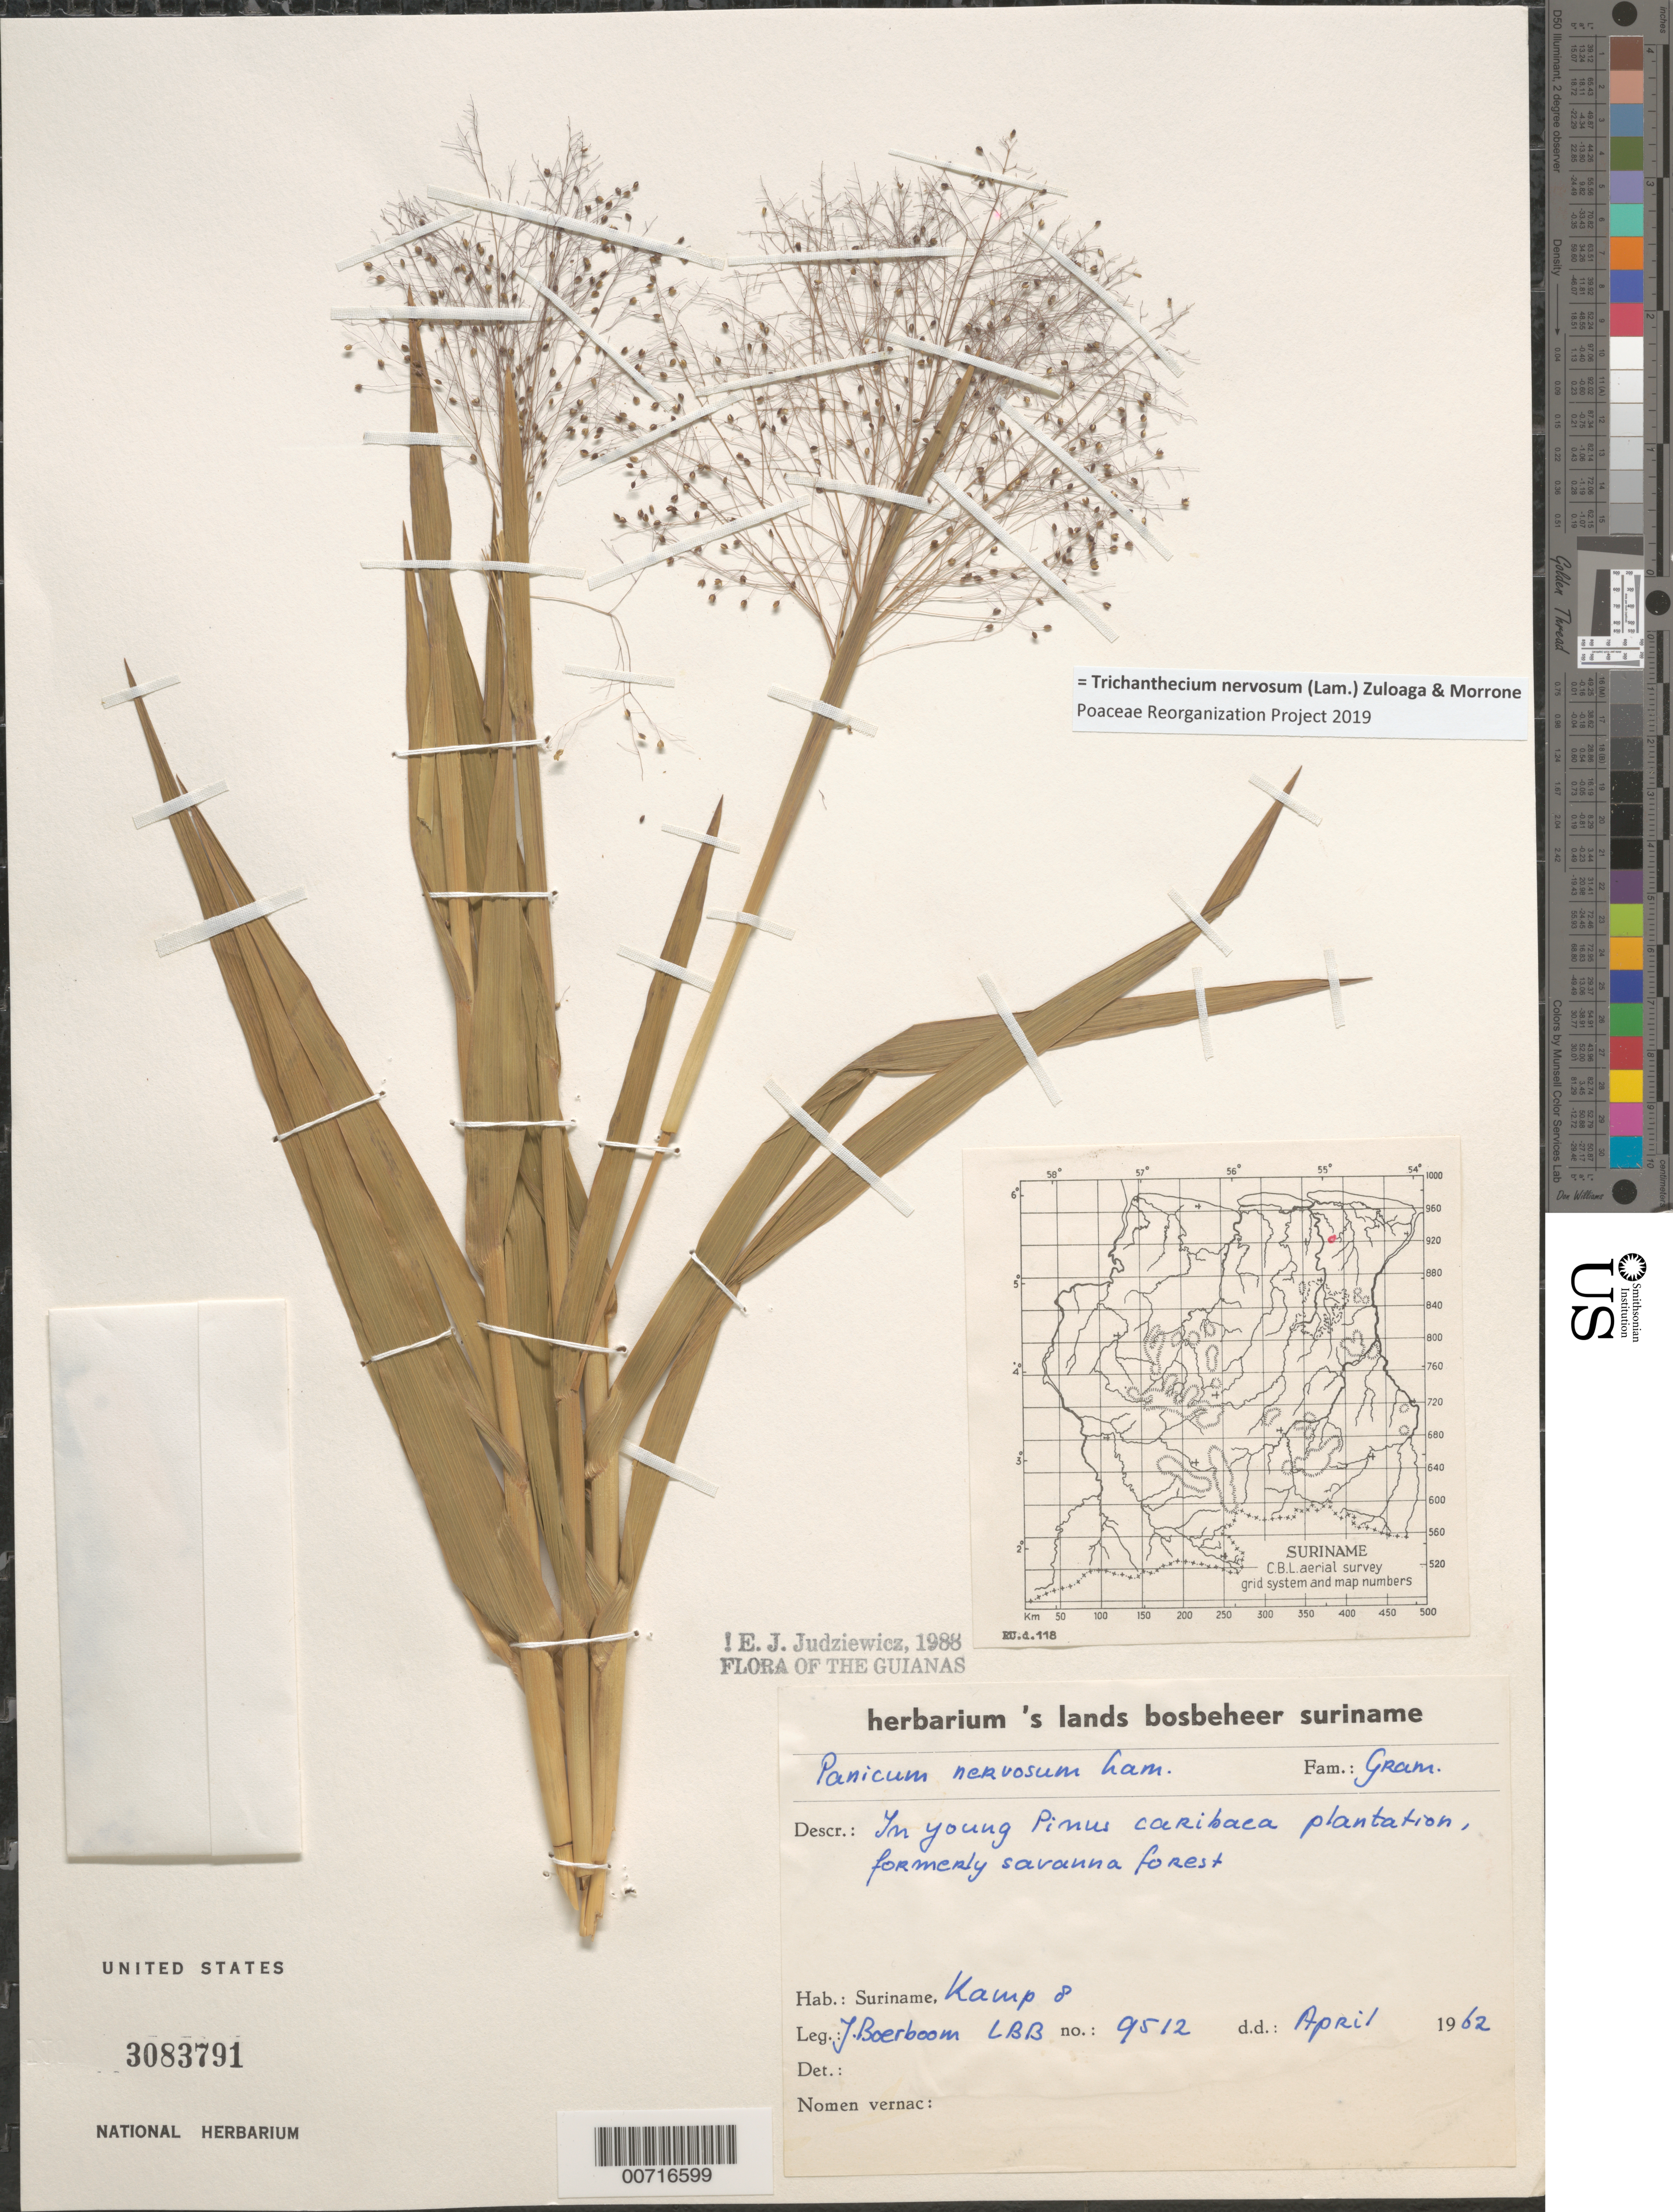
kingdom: Plantae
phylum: Tracheophyta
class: Liliopsida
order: Poales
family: Poaceae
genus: Trichanthecium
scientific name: Trichanthecium nervosum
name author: (Lam.) Zuloaga & Morrone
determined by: Poaceae Reorganization Project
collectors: J. Boerboom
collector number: LBB 9512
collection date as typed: Apr-62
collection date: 1962-04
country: Suriname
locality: Mapane Kreek area, Kamp 8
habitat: Young Pinus caribaea plantation; formerly savanna forest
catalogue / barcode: US 3083791